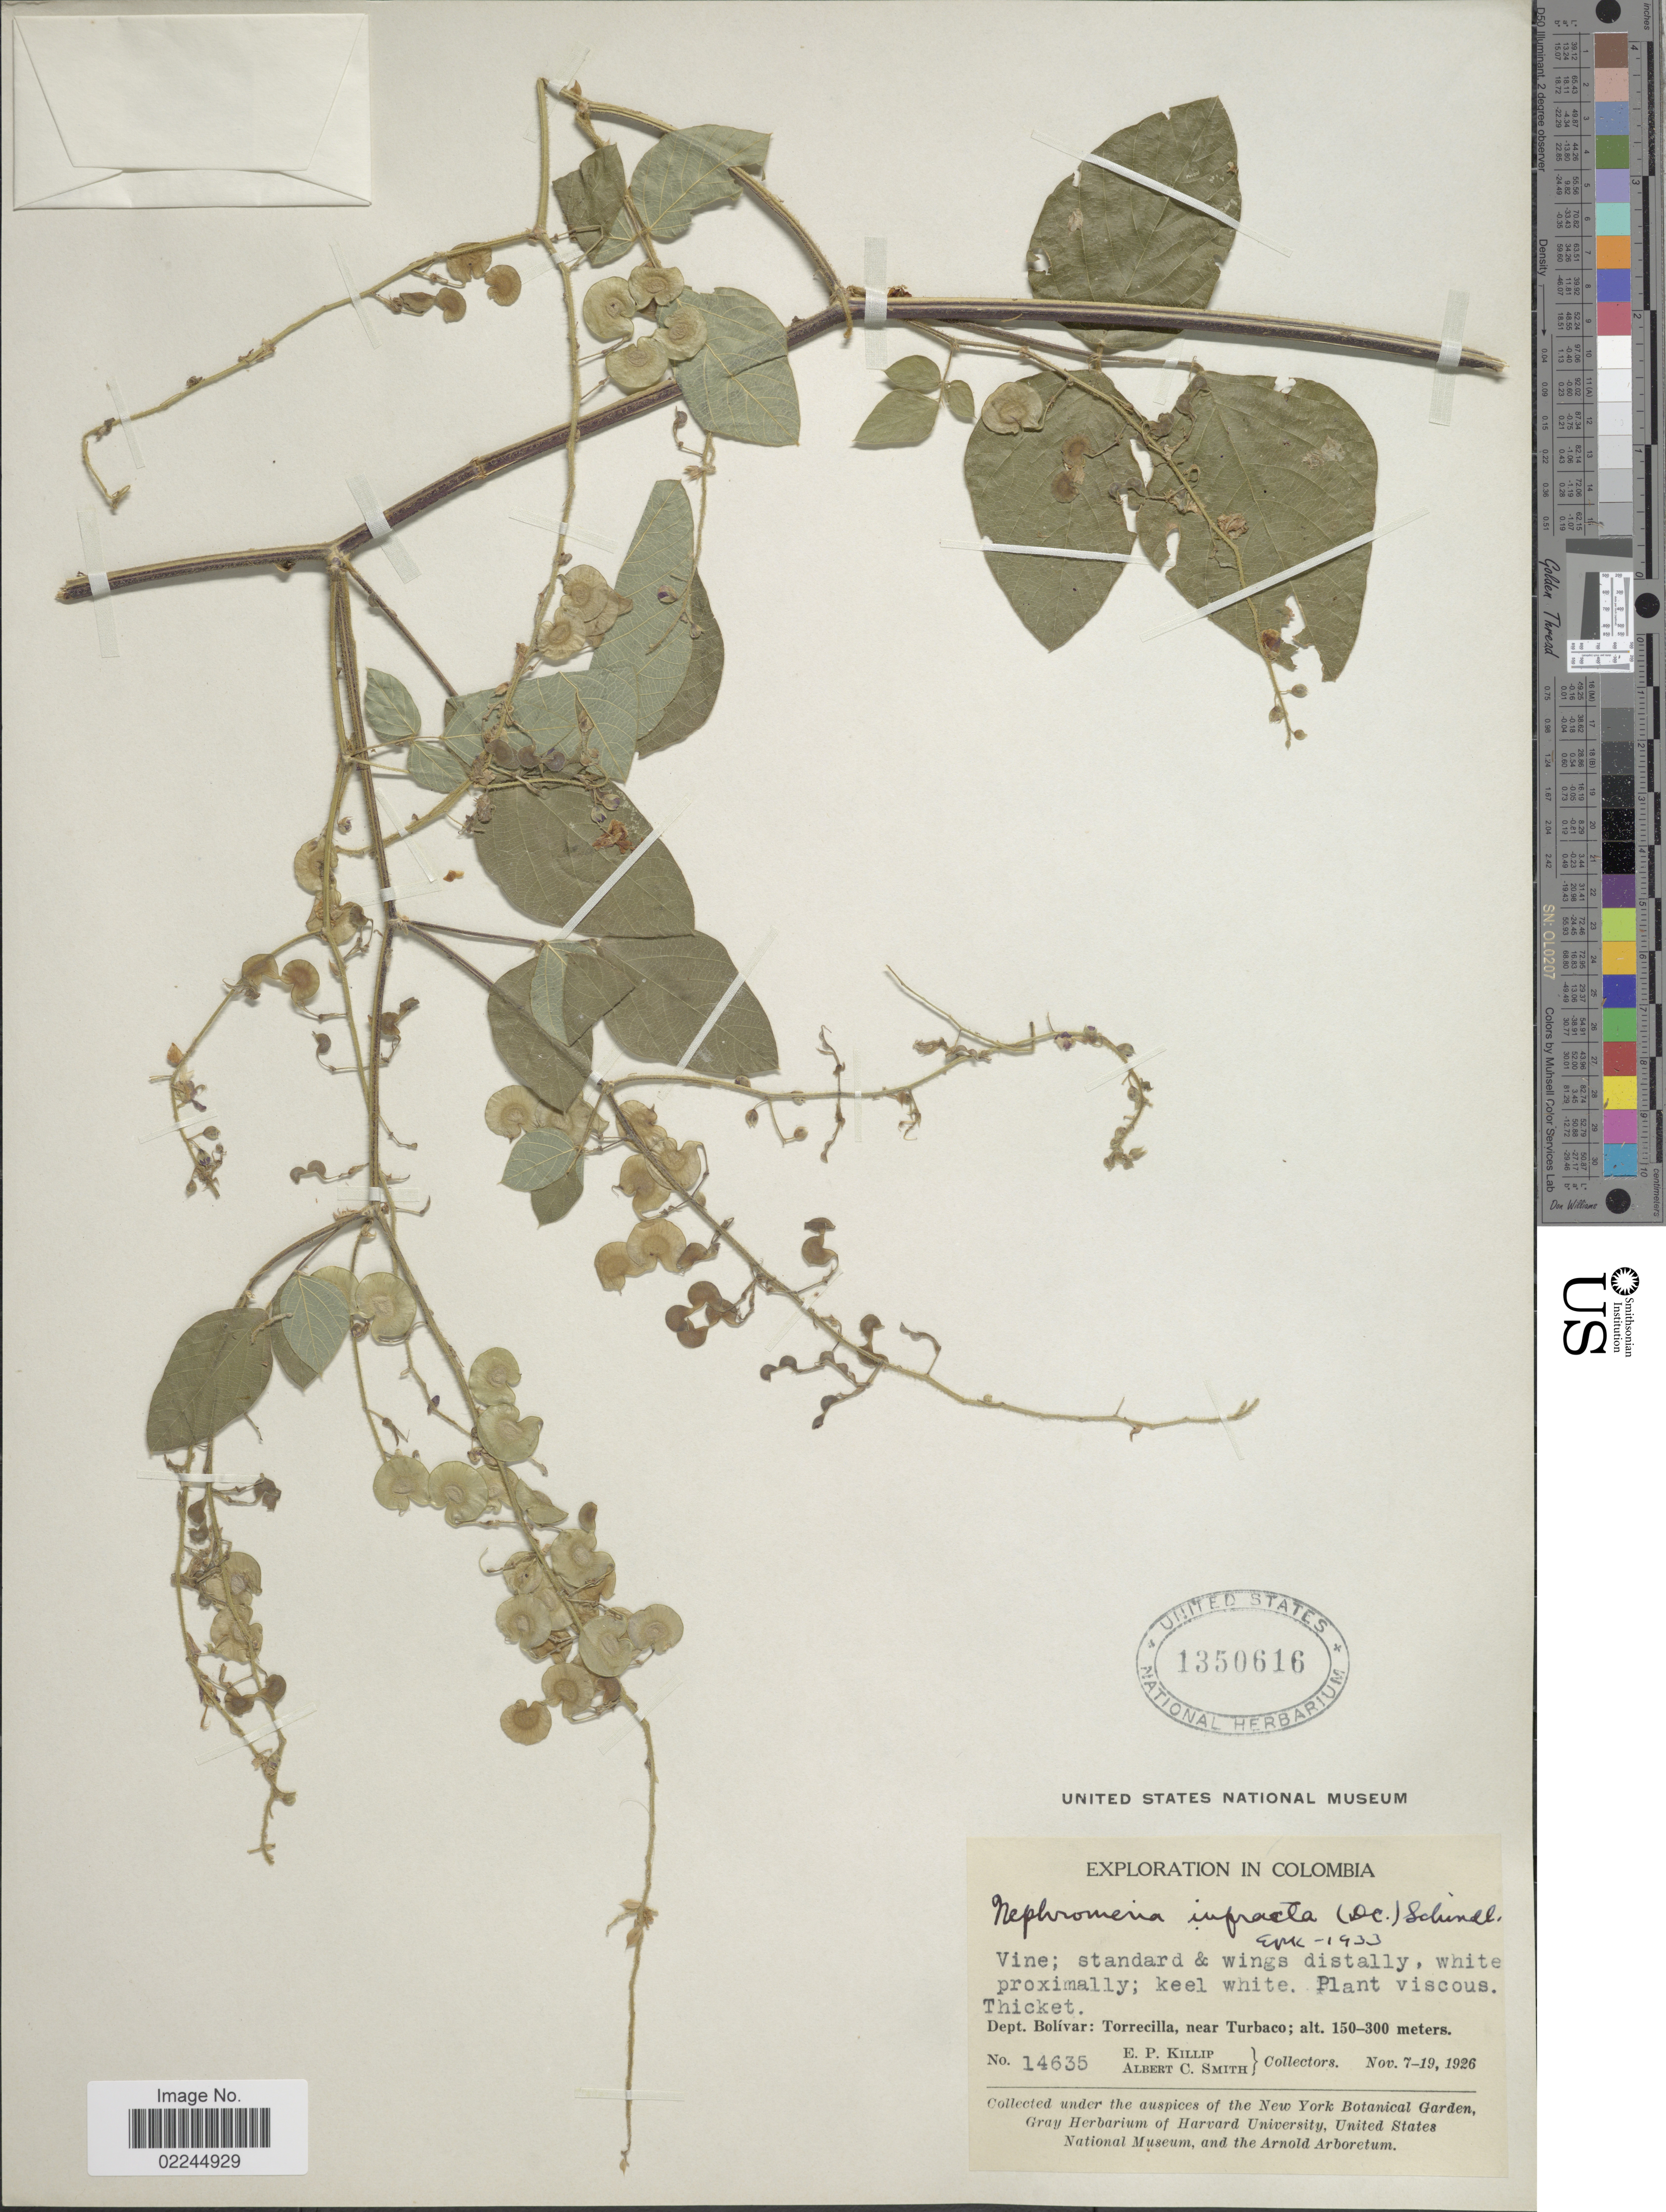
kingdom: Plantae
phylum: Tracheophyta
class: Magnoliopsida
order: Fabales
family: Fabaceae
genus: Desmodium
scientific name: Desmodium infractum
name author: DC.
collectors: E. P. Killip & A. C. Smith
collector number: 14635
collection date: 1926-11-07/1926-11-19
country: Colombia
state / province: Bolívar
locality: Torrecilla, near Turbaco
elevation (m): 150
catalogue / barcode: US 1350616